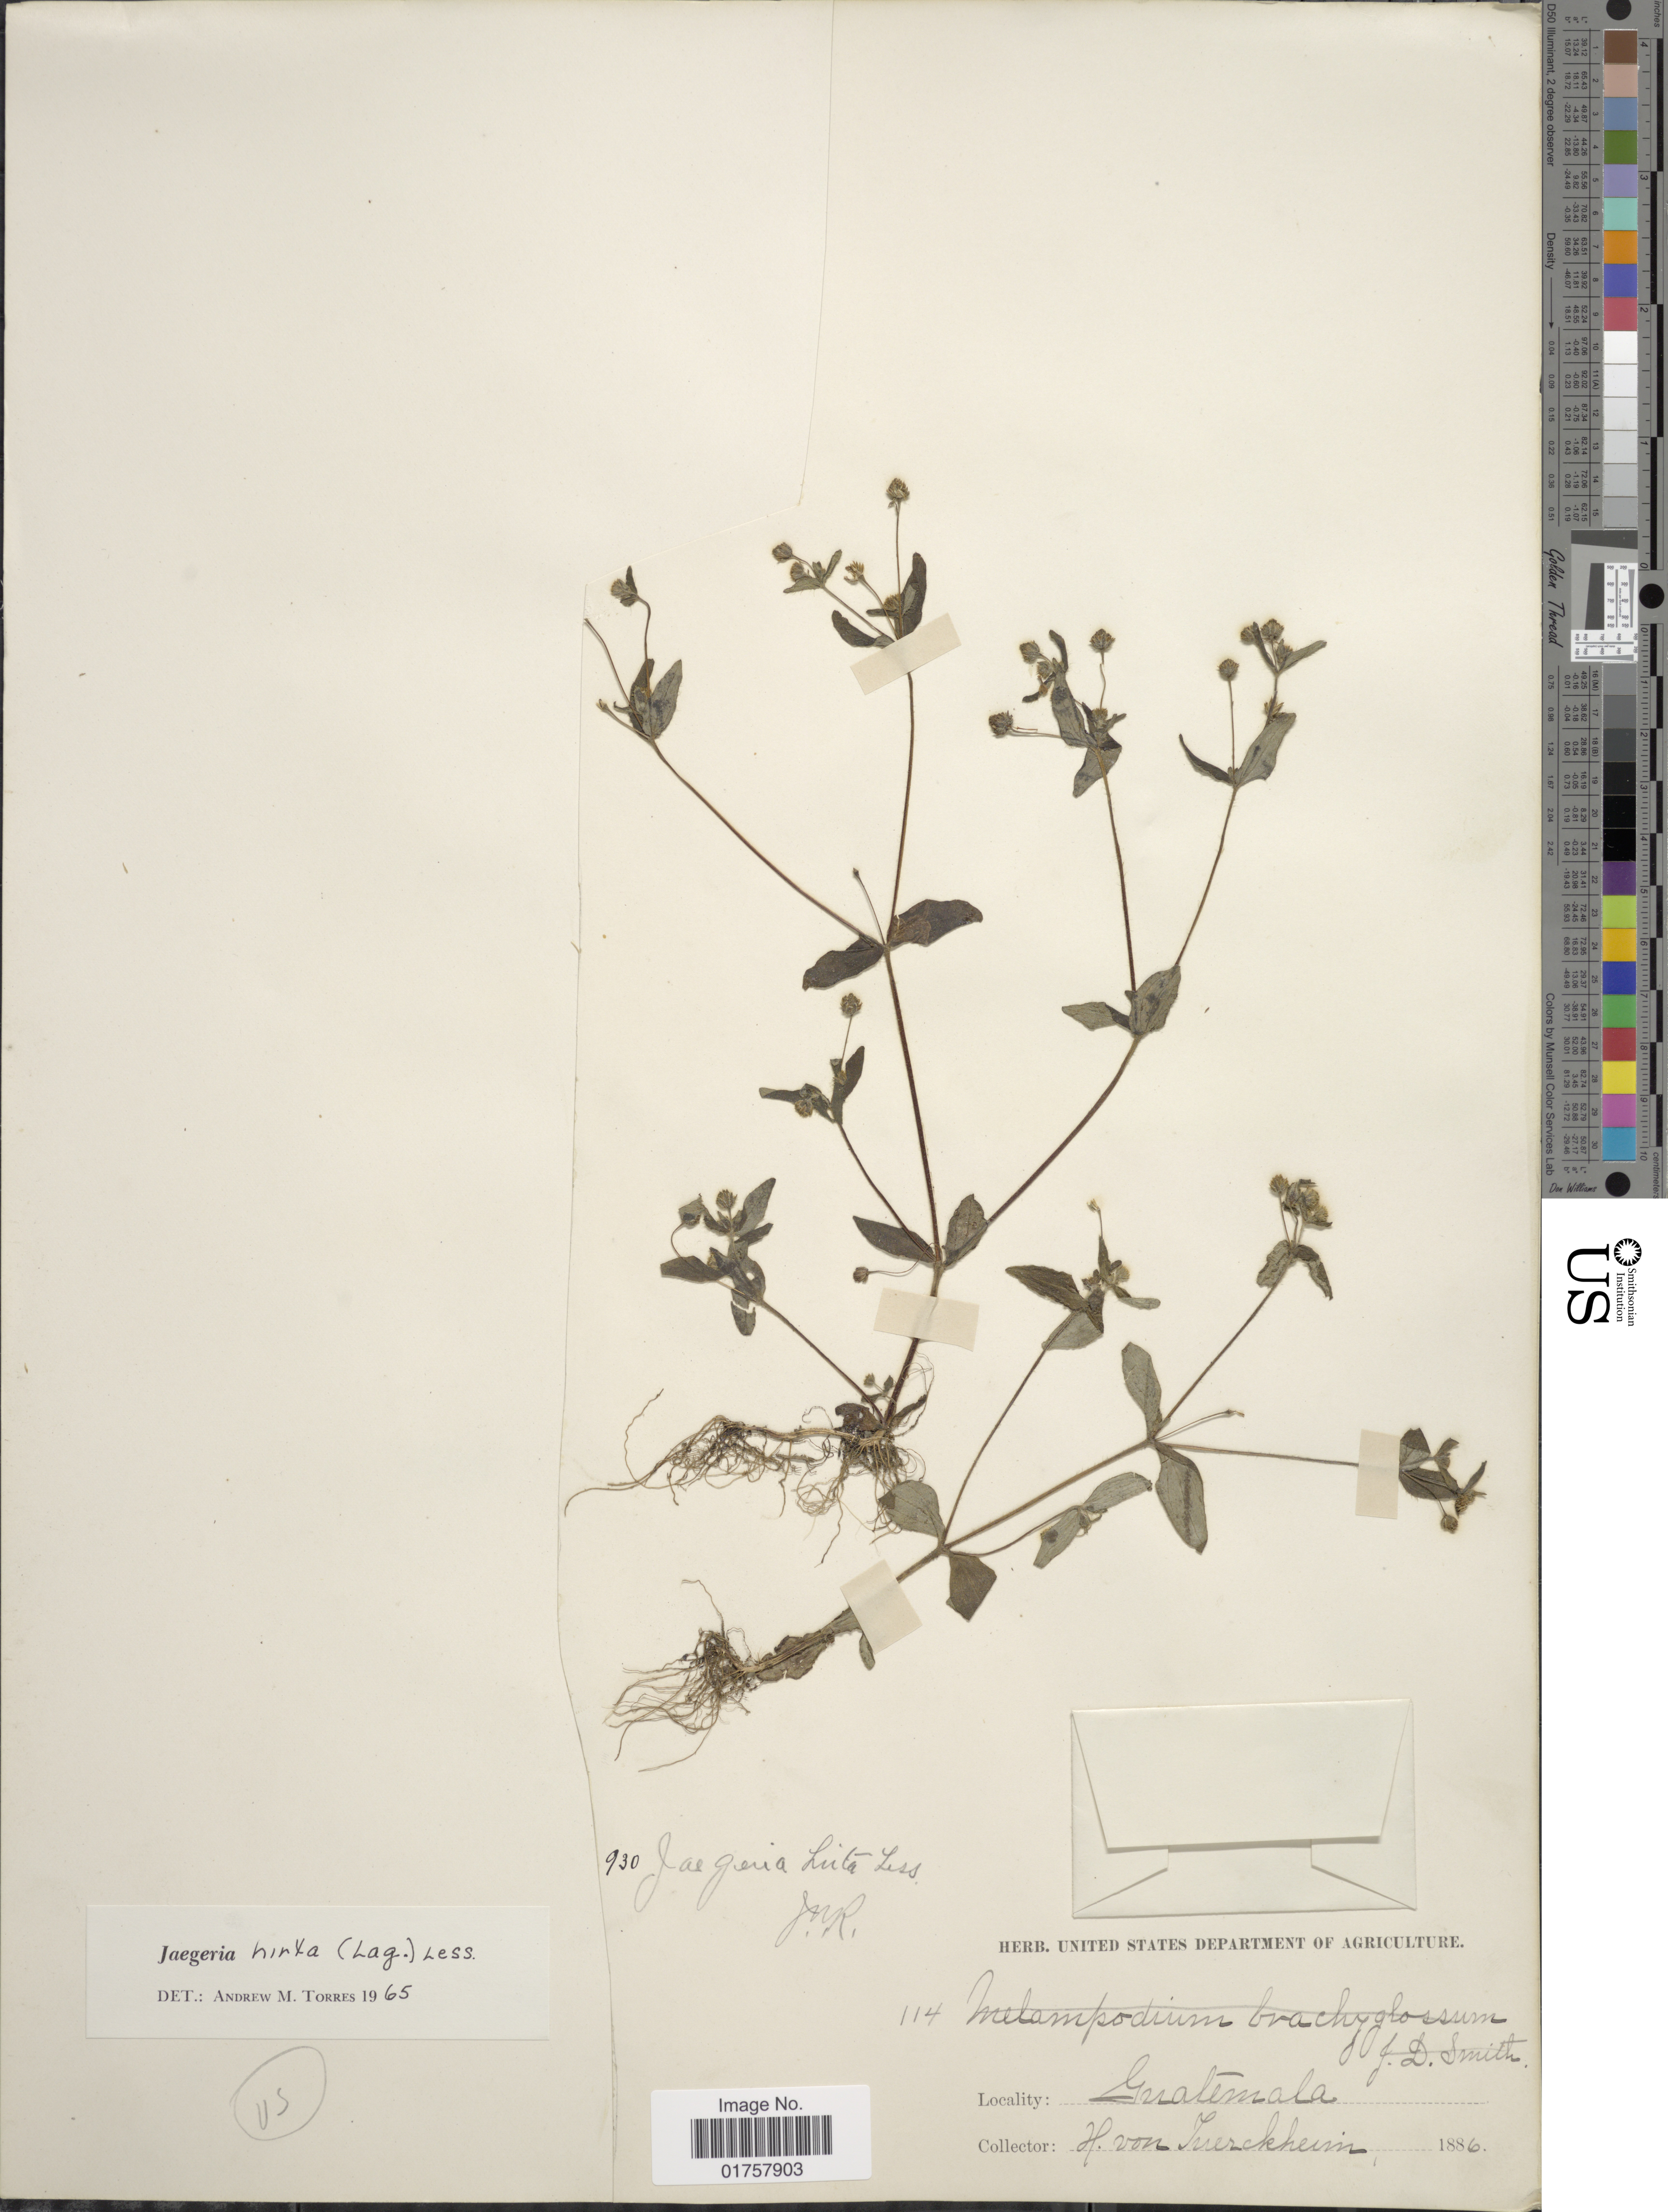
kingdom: Plantae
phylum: Tracheophyta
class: Magnoliopsida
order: Asterales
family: Asteraceae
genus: Jaegeria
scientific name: Jaegeria hirta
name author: (Lag.) Less.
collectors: H. von Tuerckheim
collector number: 930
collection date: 1886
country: Guatemala